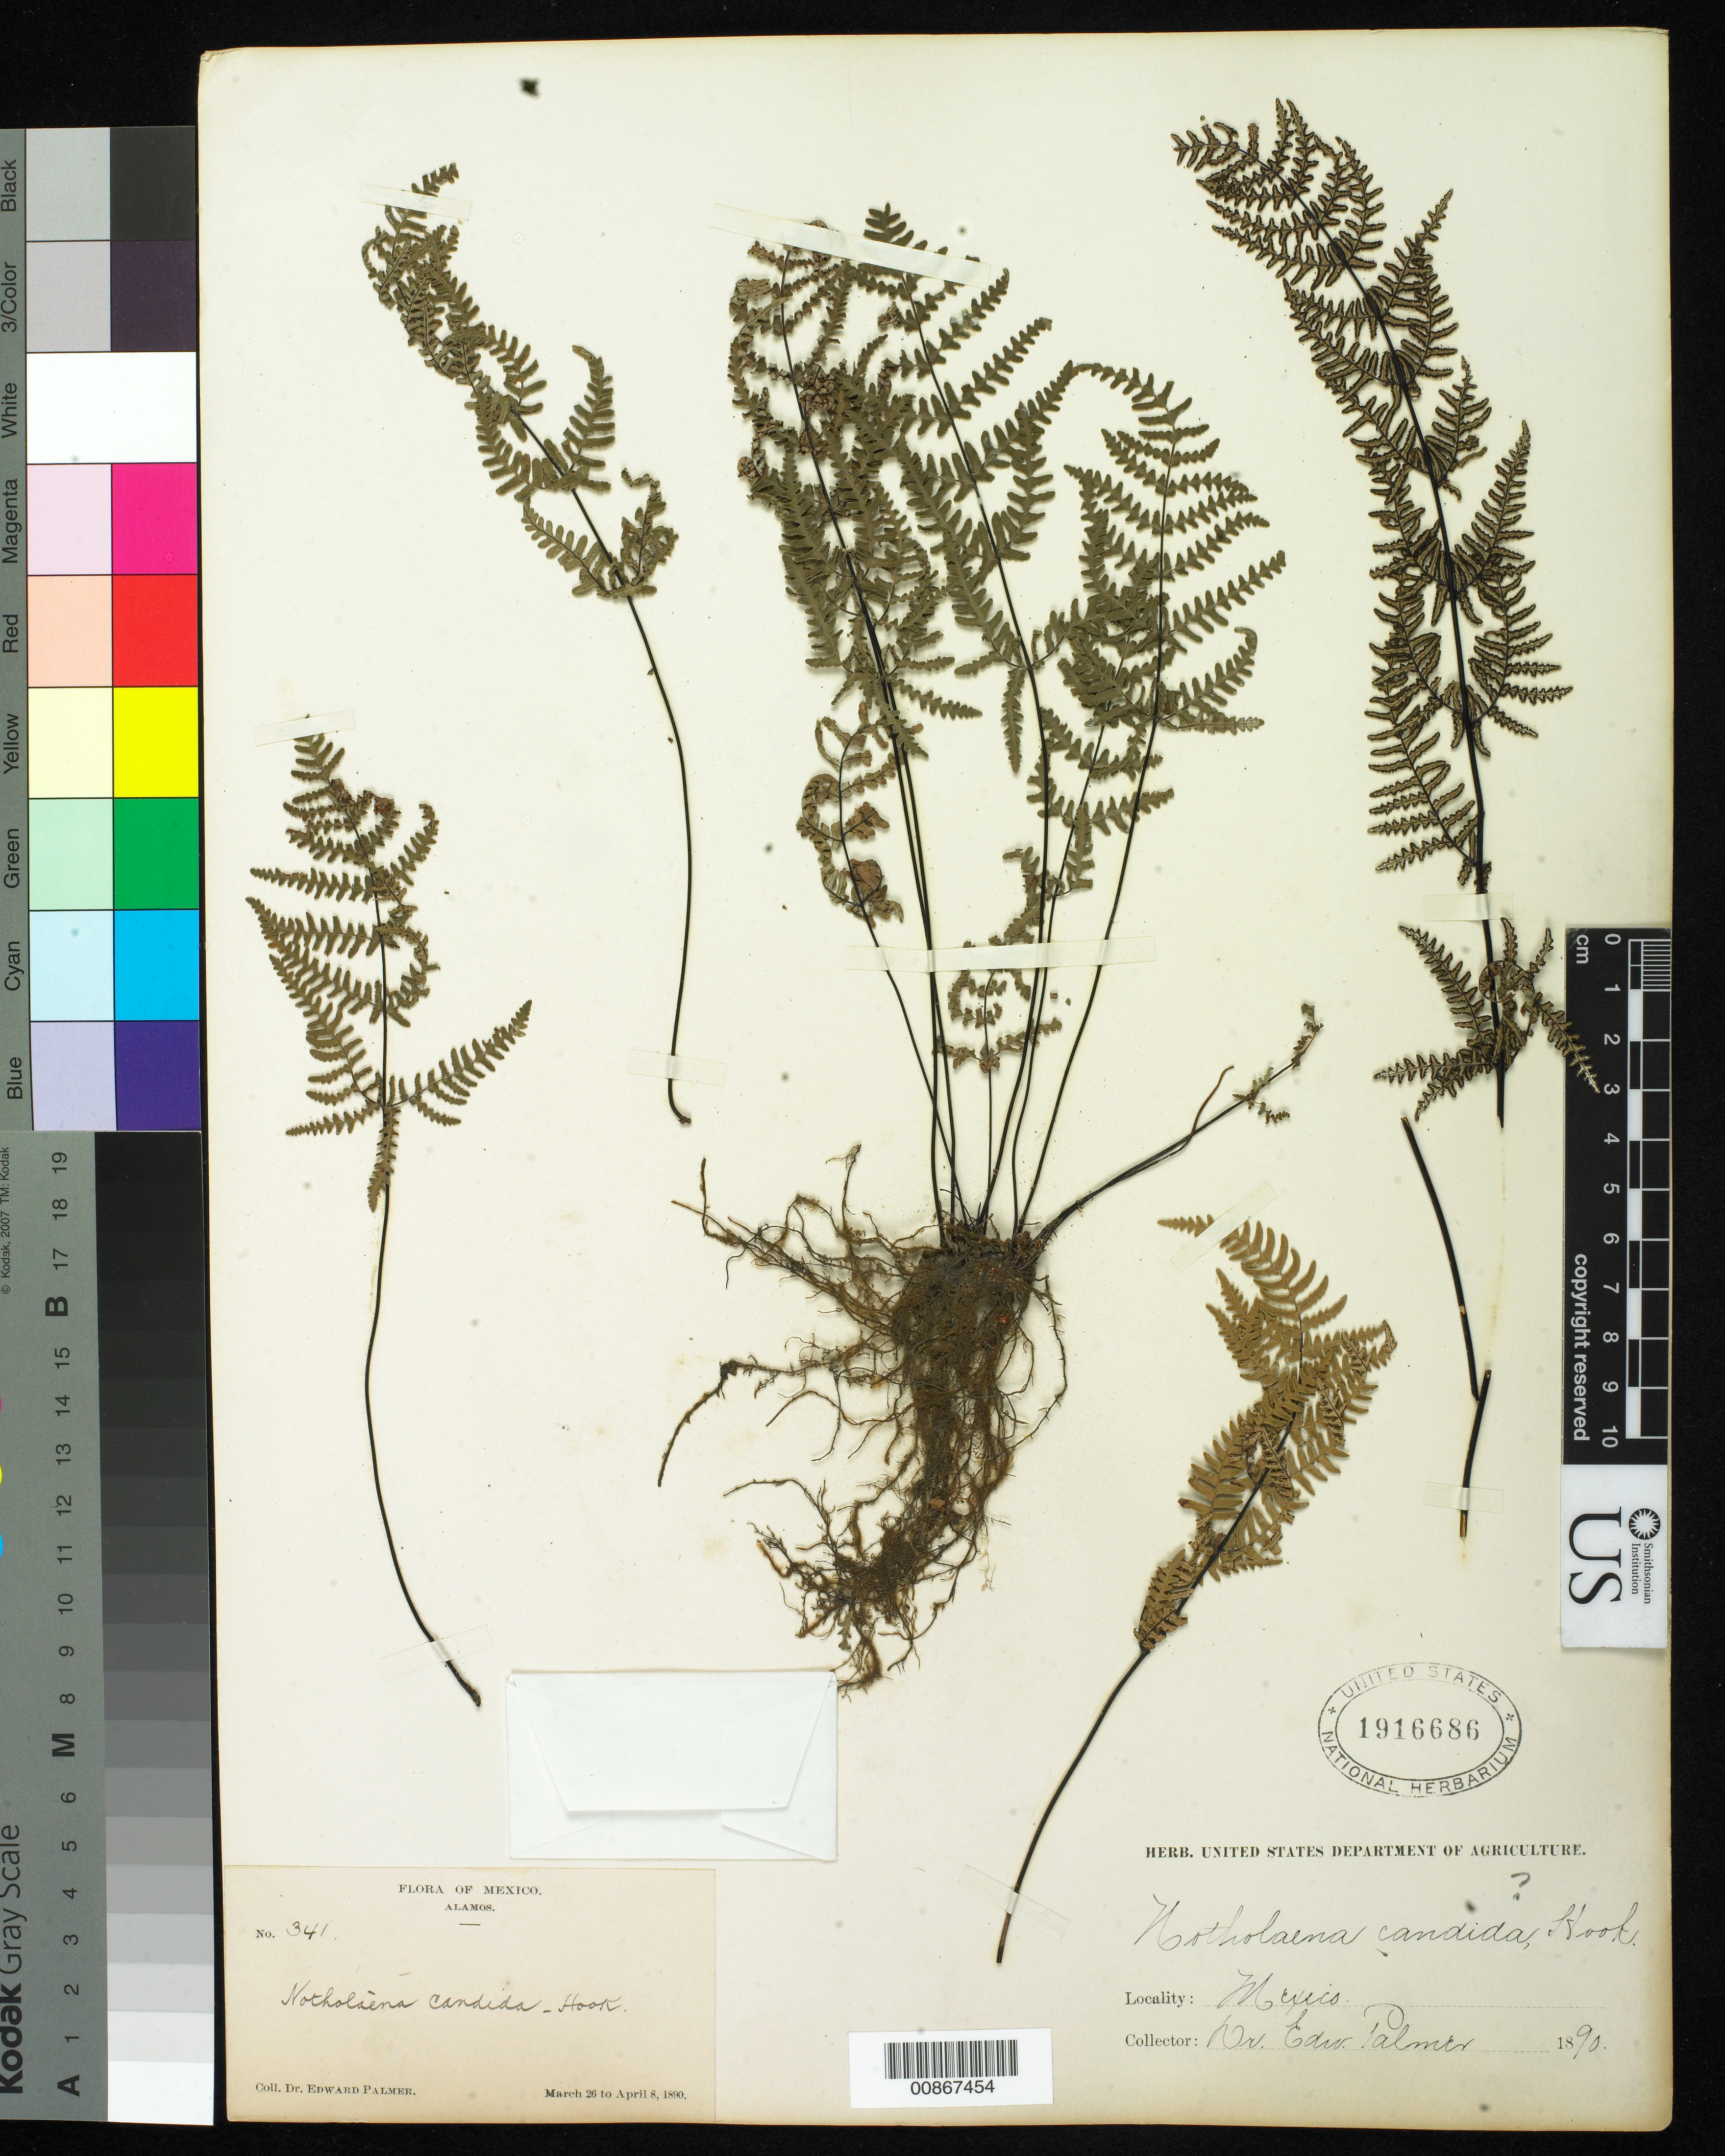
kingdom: Plantae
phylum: Tracheophyta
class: Polypodiopsida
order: Polypodiales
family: Pteridaceae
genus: Notholaena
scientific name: Notholaena candida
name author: (M. Martens) Hook.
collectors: E. Palmer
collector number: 341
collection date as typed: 26 Mar 1890 to 08 Apr 1890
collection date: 1890-03-26/1890-04-08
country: Mexico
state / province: Sonora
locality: Alamos, Sonora.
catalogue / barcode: US 1916686